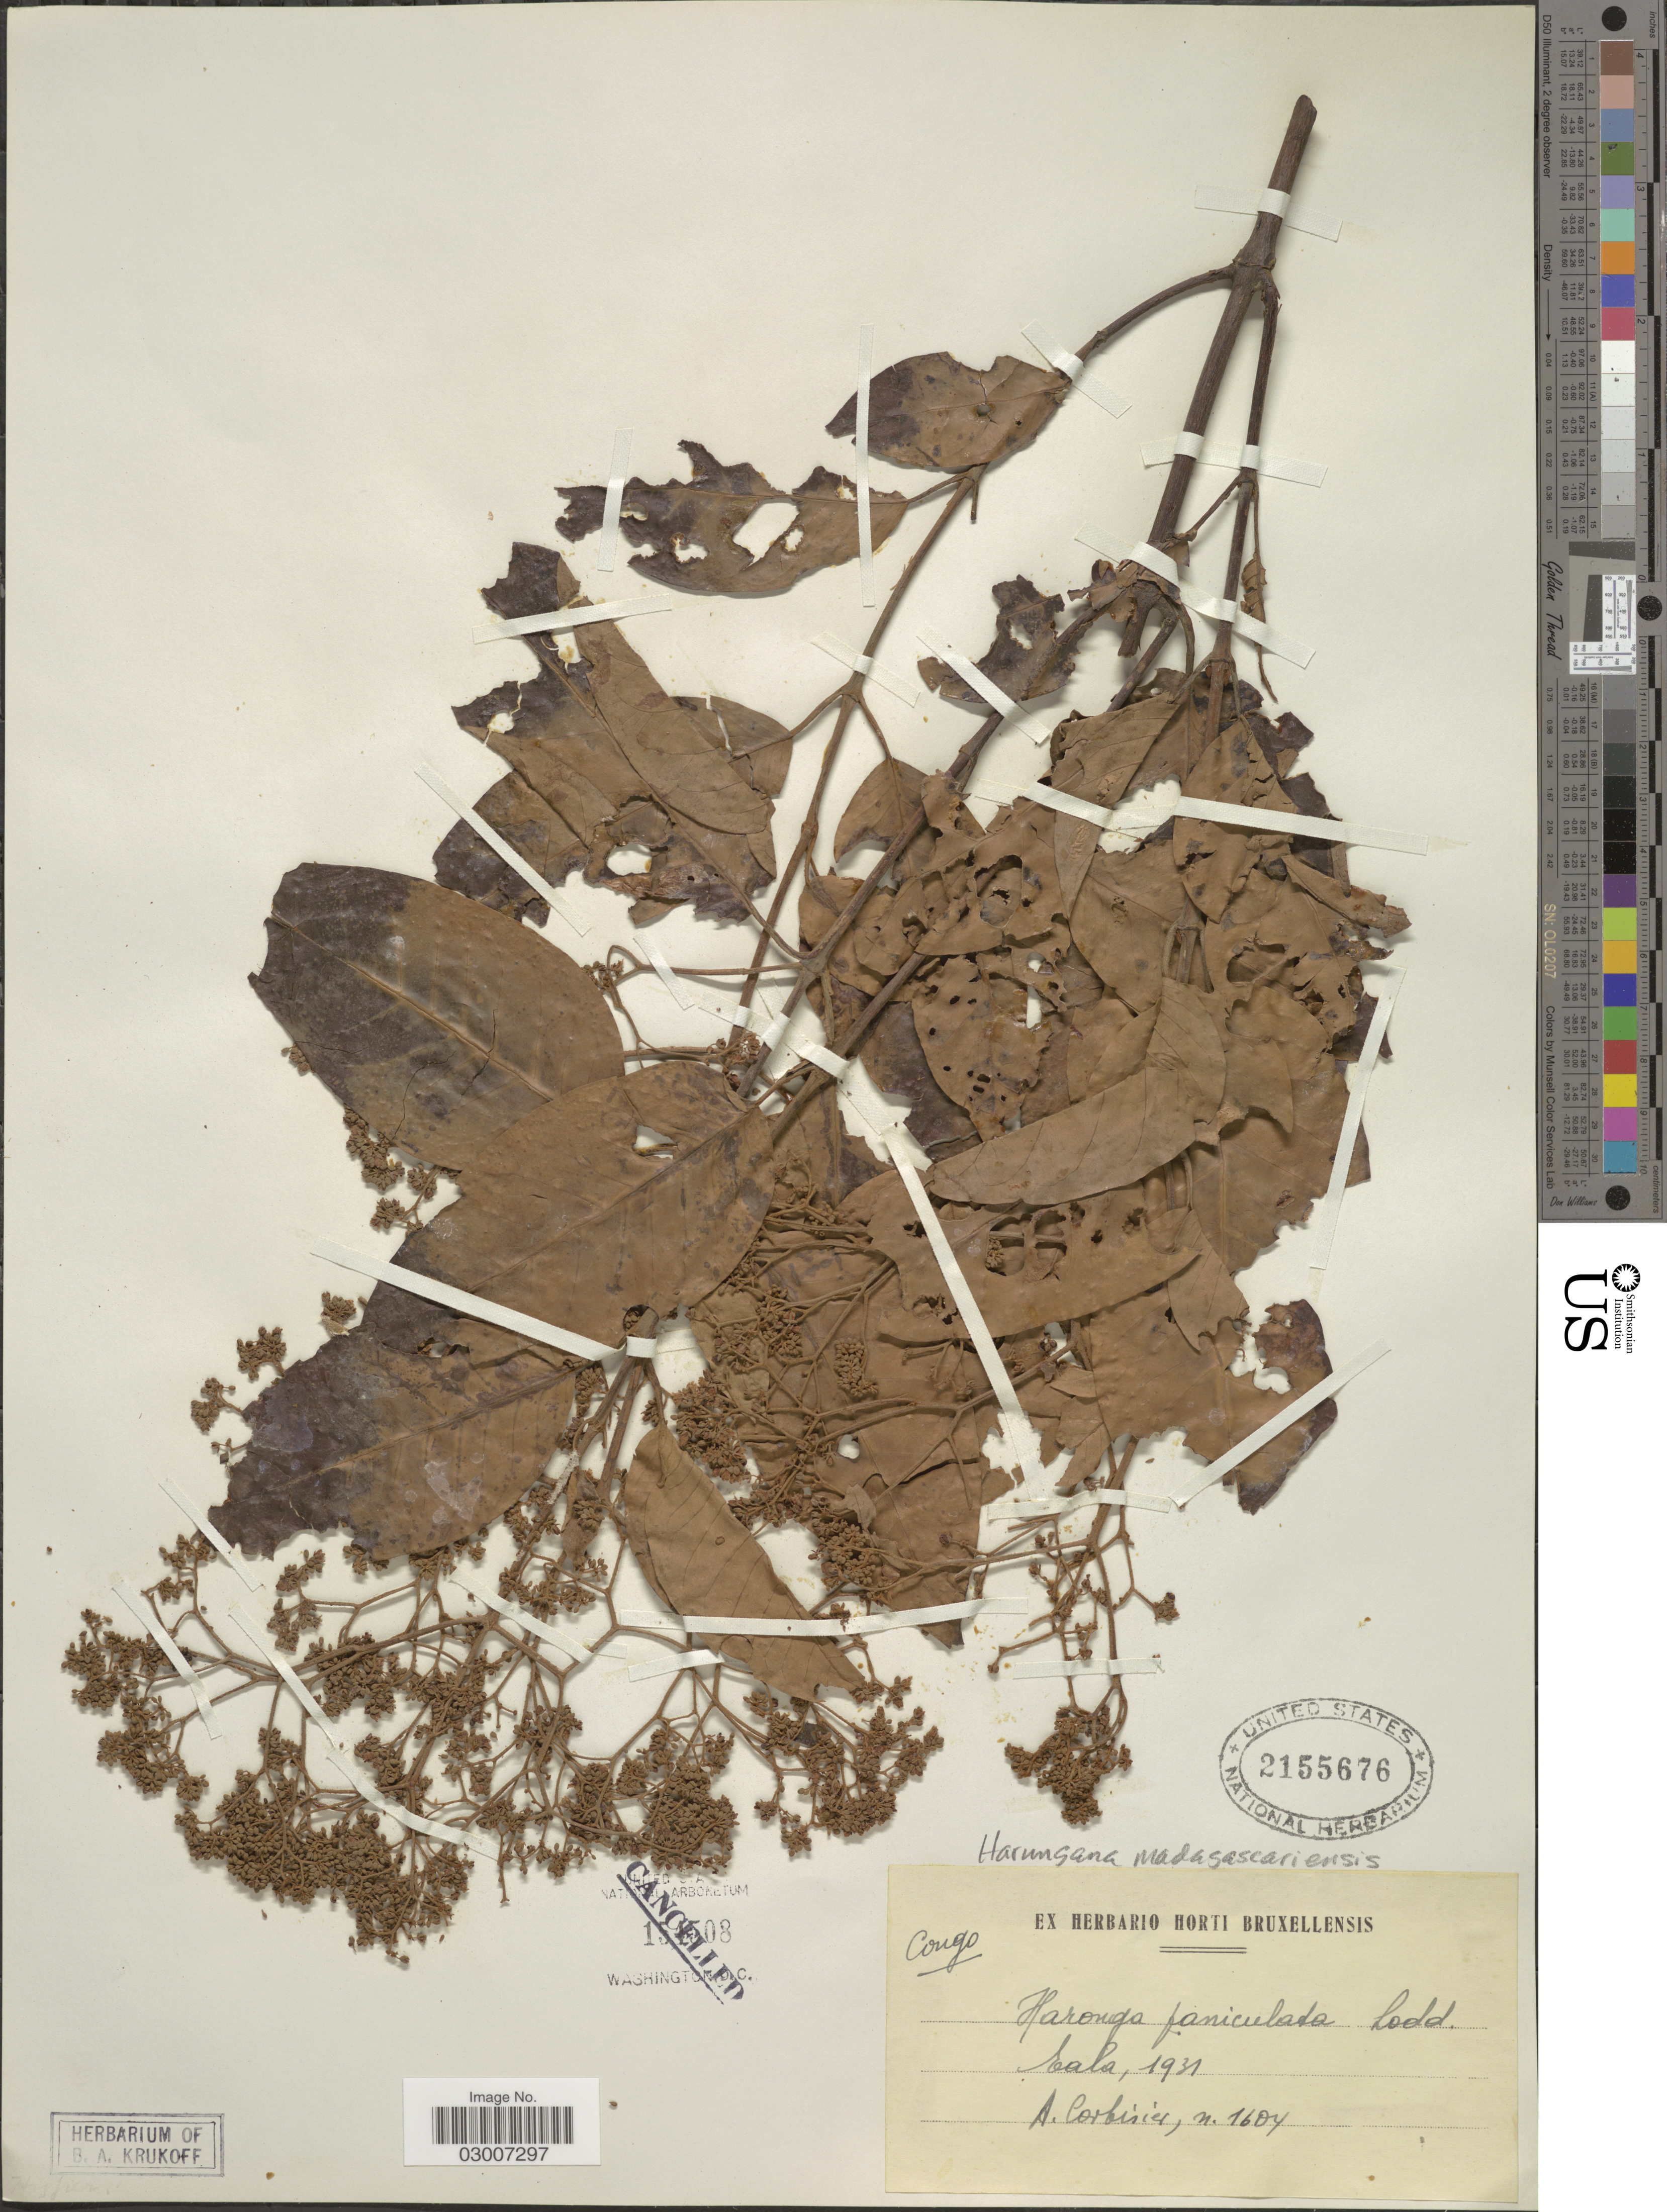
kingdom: Plantae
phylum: Tracheophyta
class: Magnoliopsida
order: Malpighiales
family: Hypericaceae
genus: Harungana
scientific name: Harungana madagascariensis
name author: Lam. ex Poir.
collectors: -. Corbisier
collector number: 1604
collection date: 1931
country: Congo, Democratic Republic of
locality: Eala.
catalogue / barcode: US 2155676